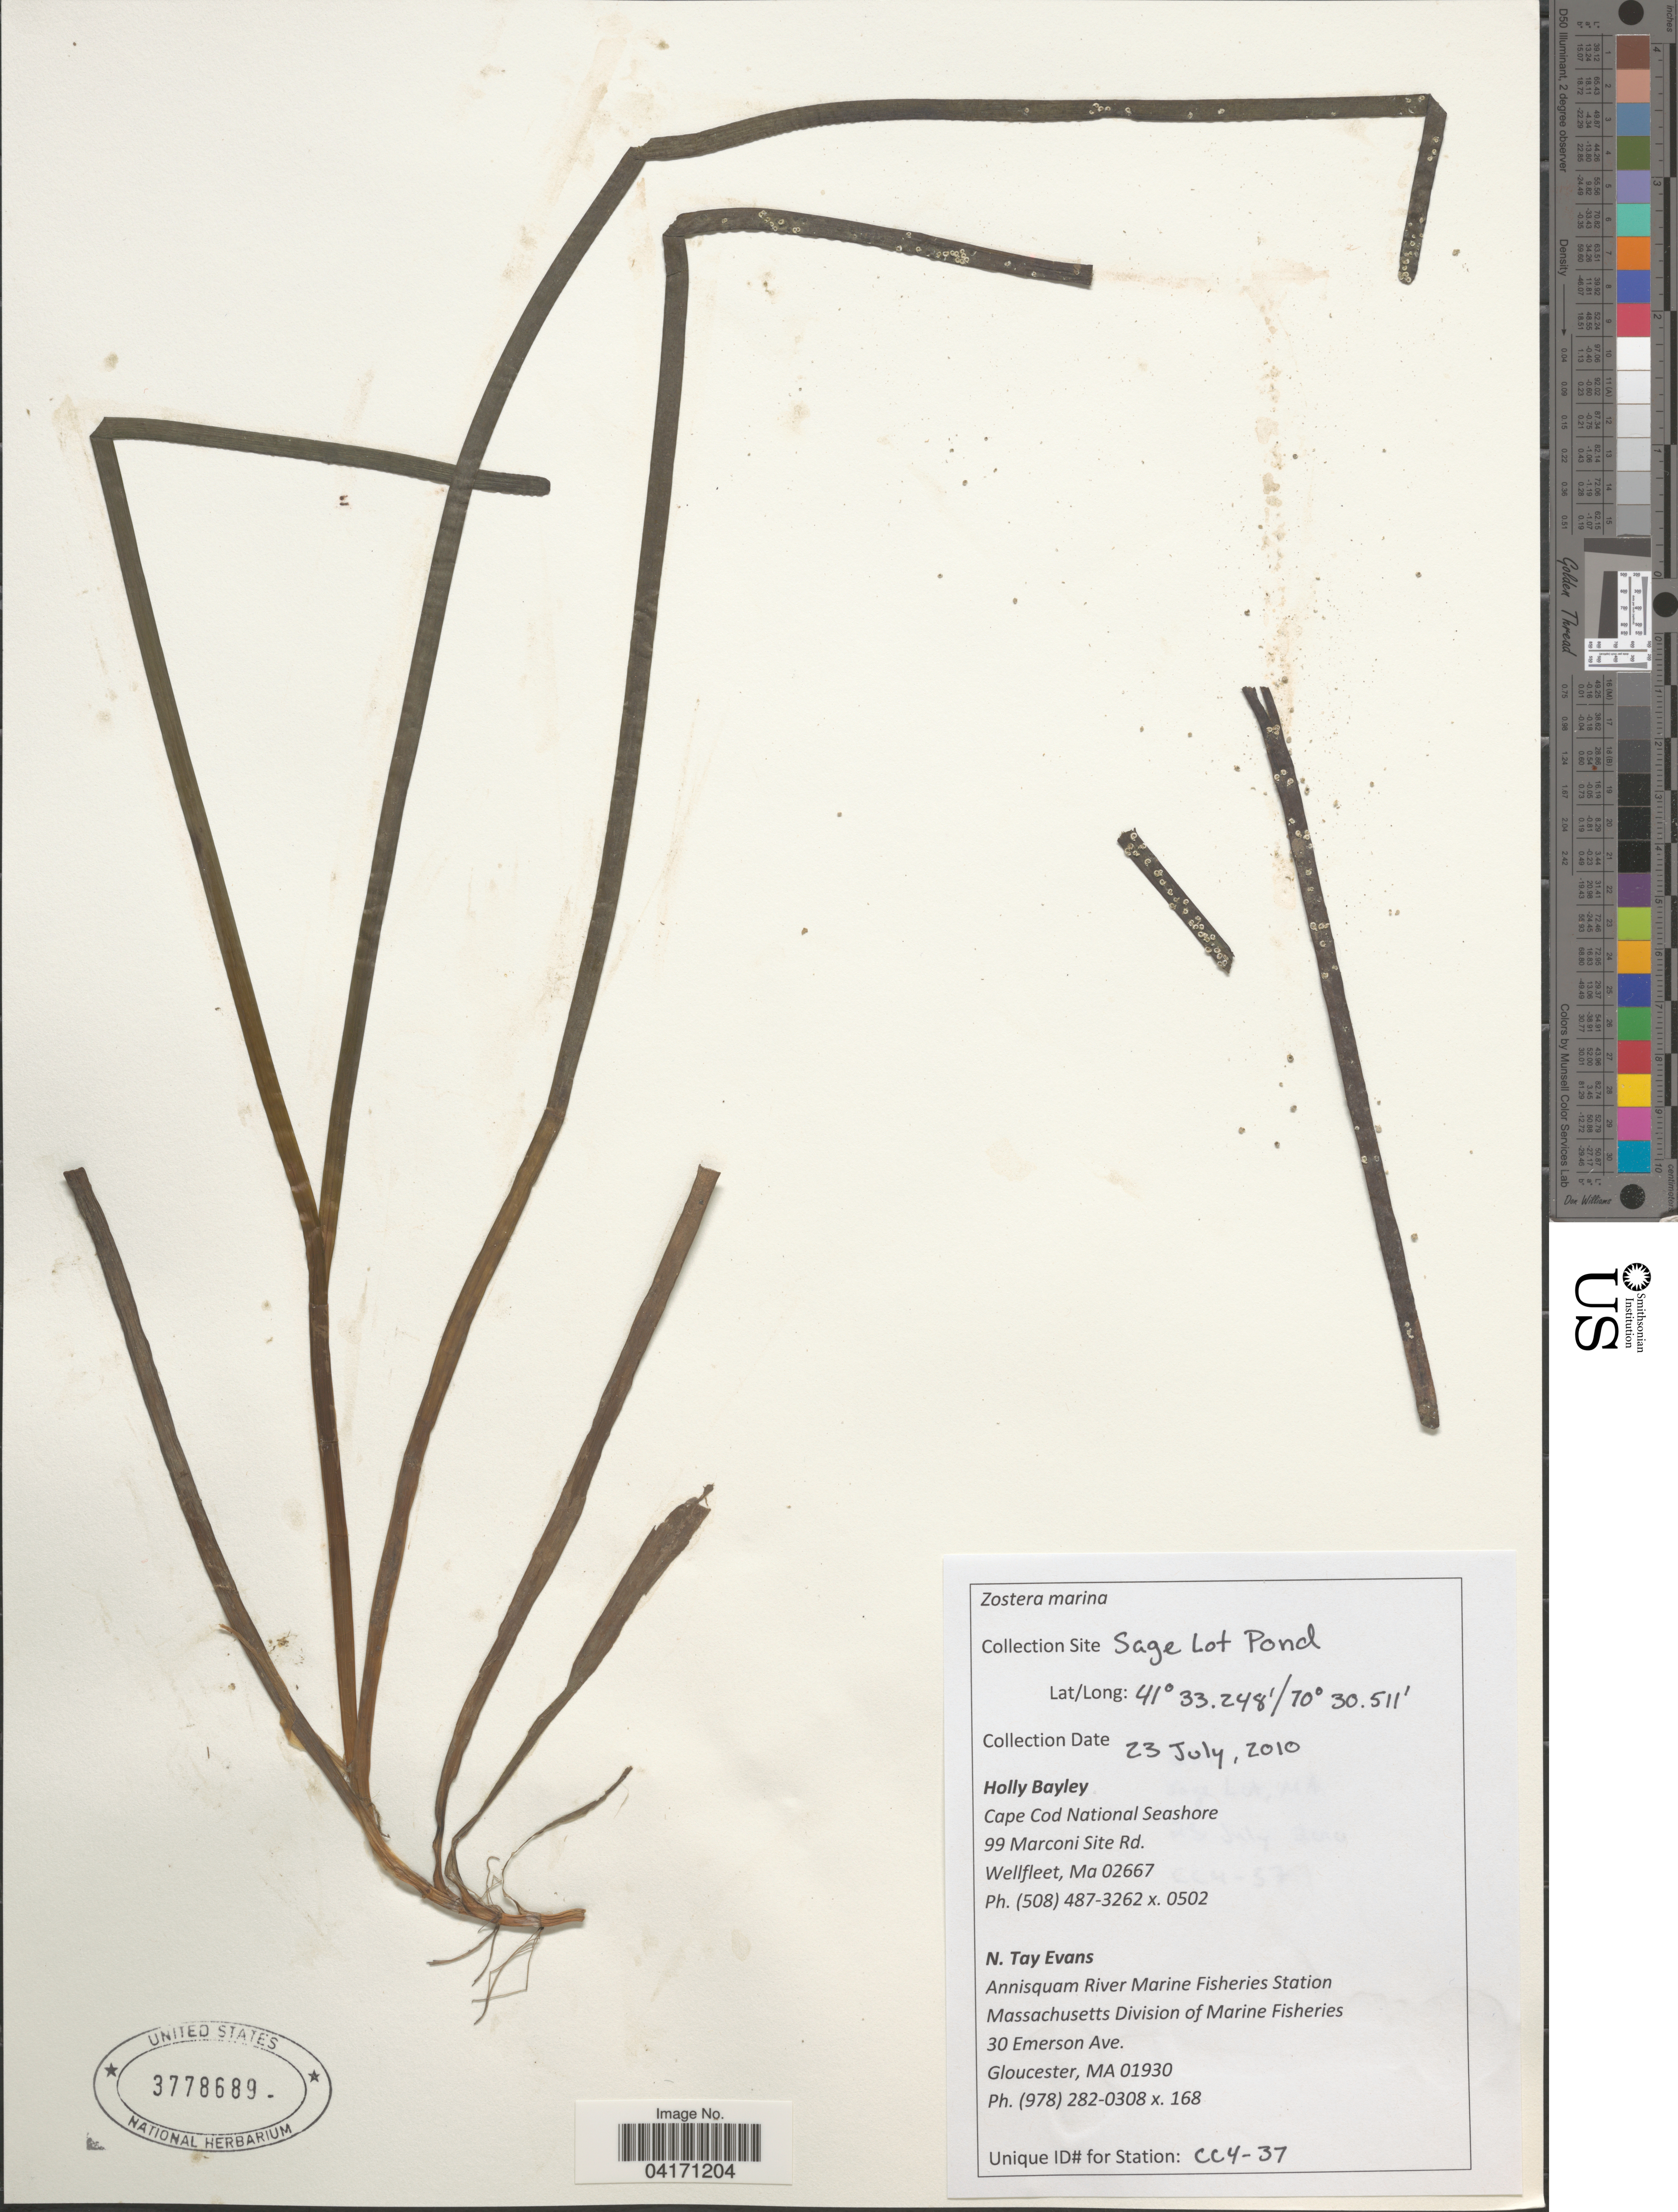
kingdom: Plantae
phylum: Tracheophyta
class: Liliopsida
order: Alismatales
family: Zosteraceae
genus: Zostera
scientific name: Zostera marina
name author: L.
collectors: H. Bayley & N. Evans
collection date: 2010-07-23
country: United States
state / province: Massachusetts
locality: Sage Lot Pond.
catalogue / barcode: US 3778689